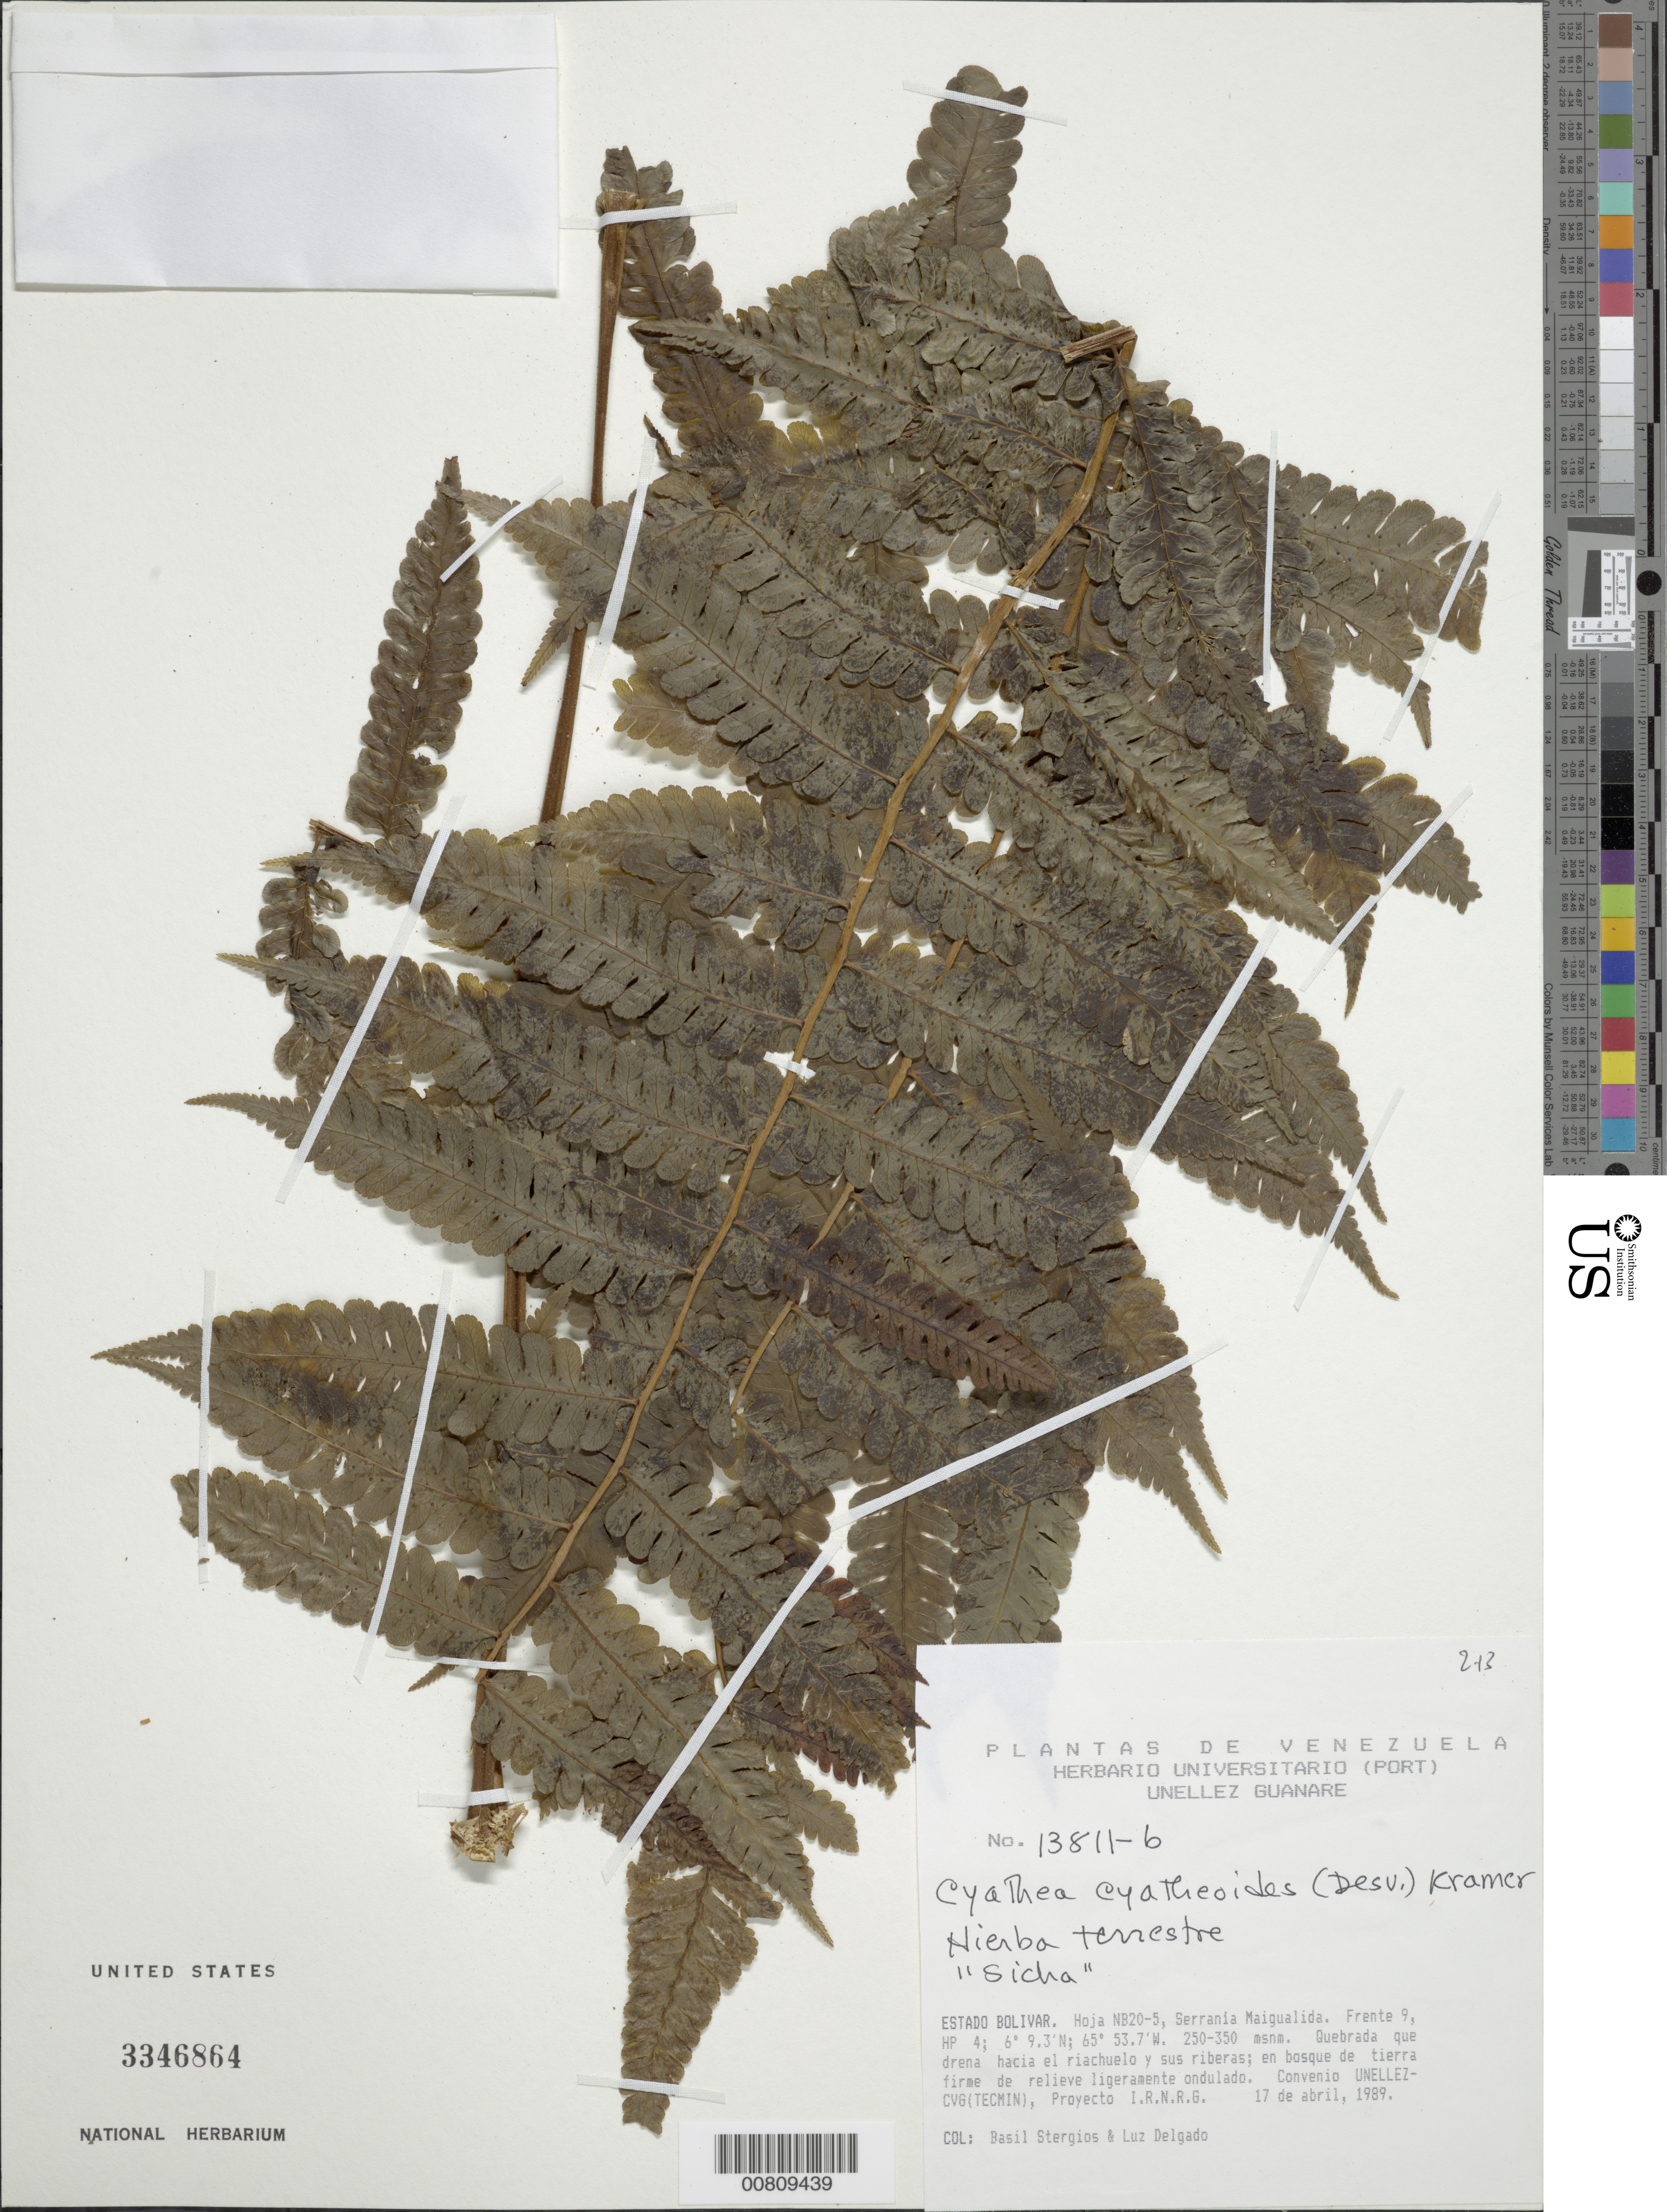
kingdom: Plantae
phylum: Tracheophyta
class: Polypodiopsida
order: Cyatheales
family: Cyatheaceae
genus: Cyathea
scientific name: Cyathea cyatheoides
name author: (Desv.) K.U. Kramer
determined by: Smith, A.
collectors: B. G. Stergios & L. Delgado V.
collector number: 13811 B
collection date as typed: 17-Apr-89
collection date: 1989-04-17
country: Venezuela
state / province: Bolívar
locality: Serrania Maigualida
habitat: Quebrada que drena hacia el riachuelo y sus riberas; en bosque de tierra firme de relieve ligeramente ondulado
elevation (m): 250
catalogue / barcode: US 3346864